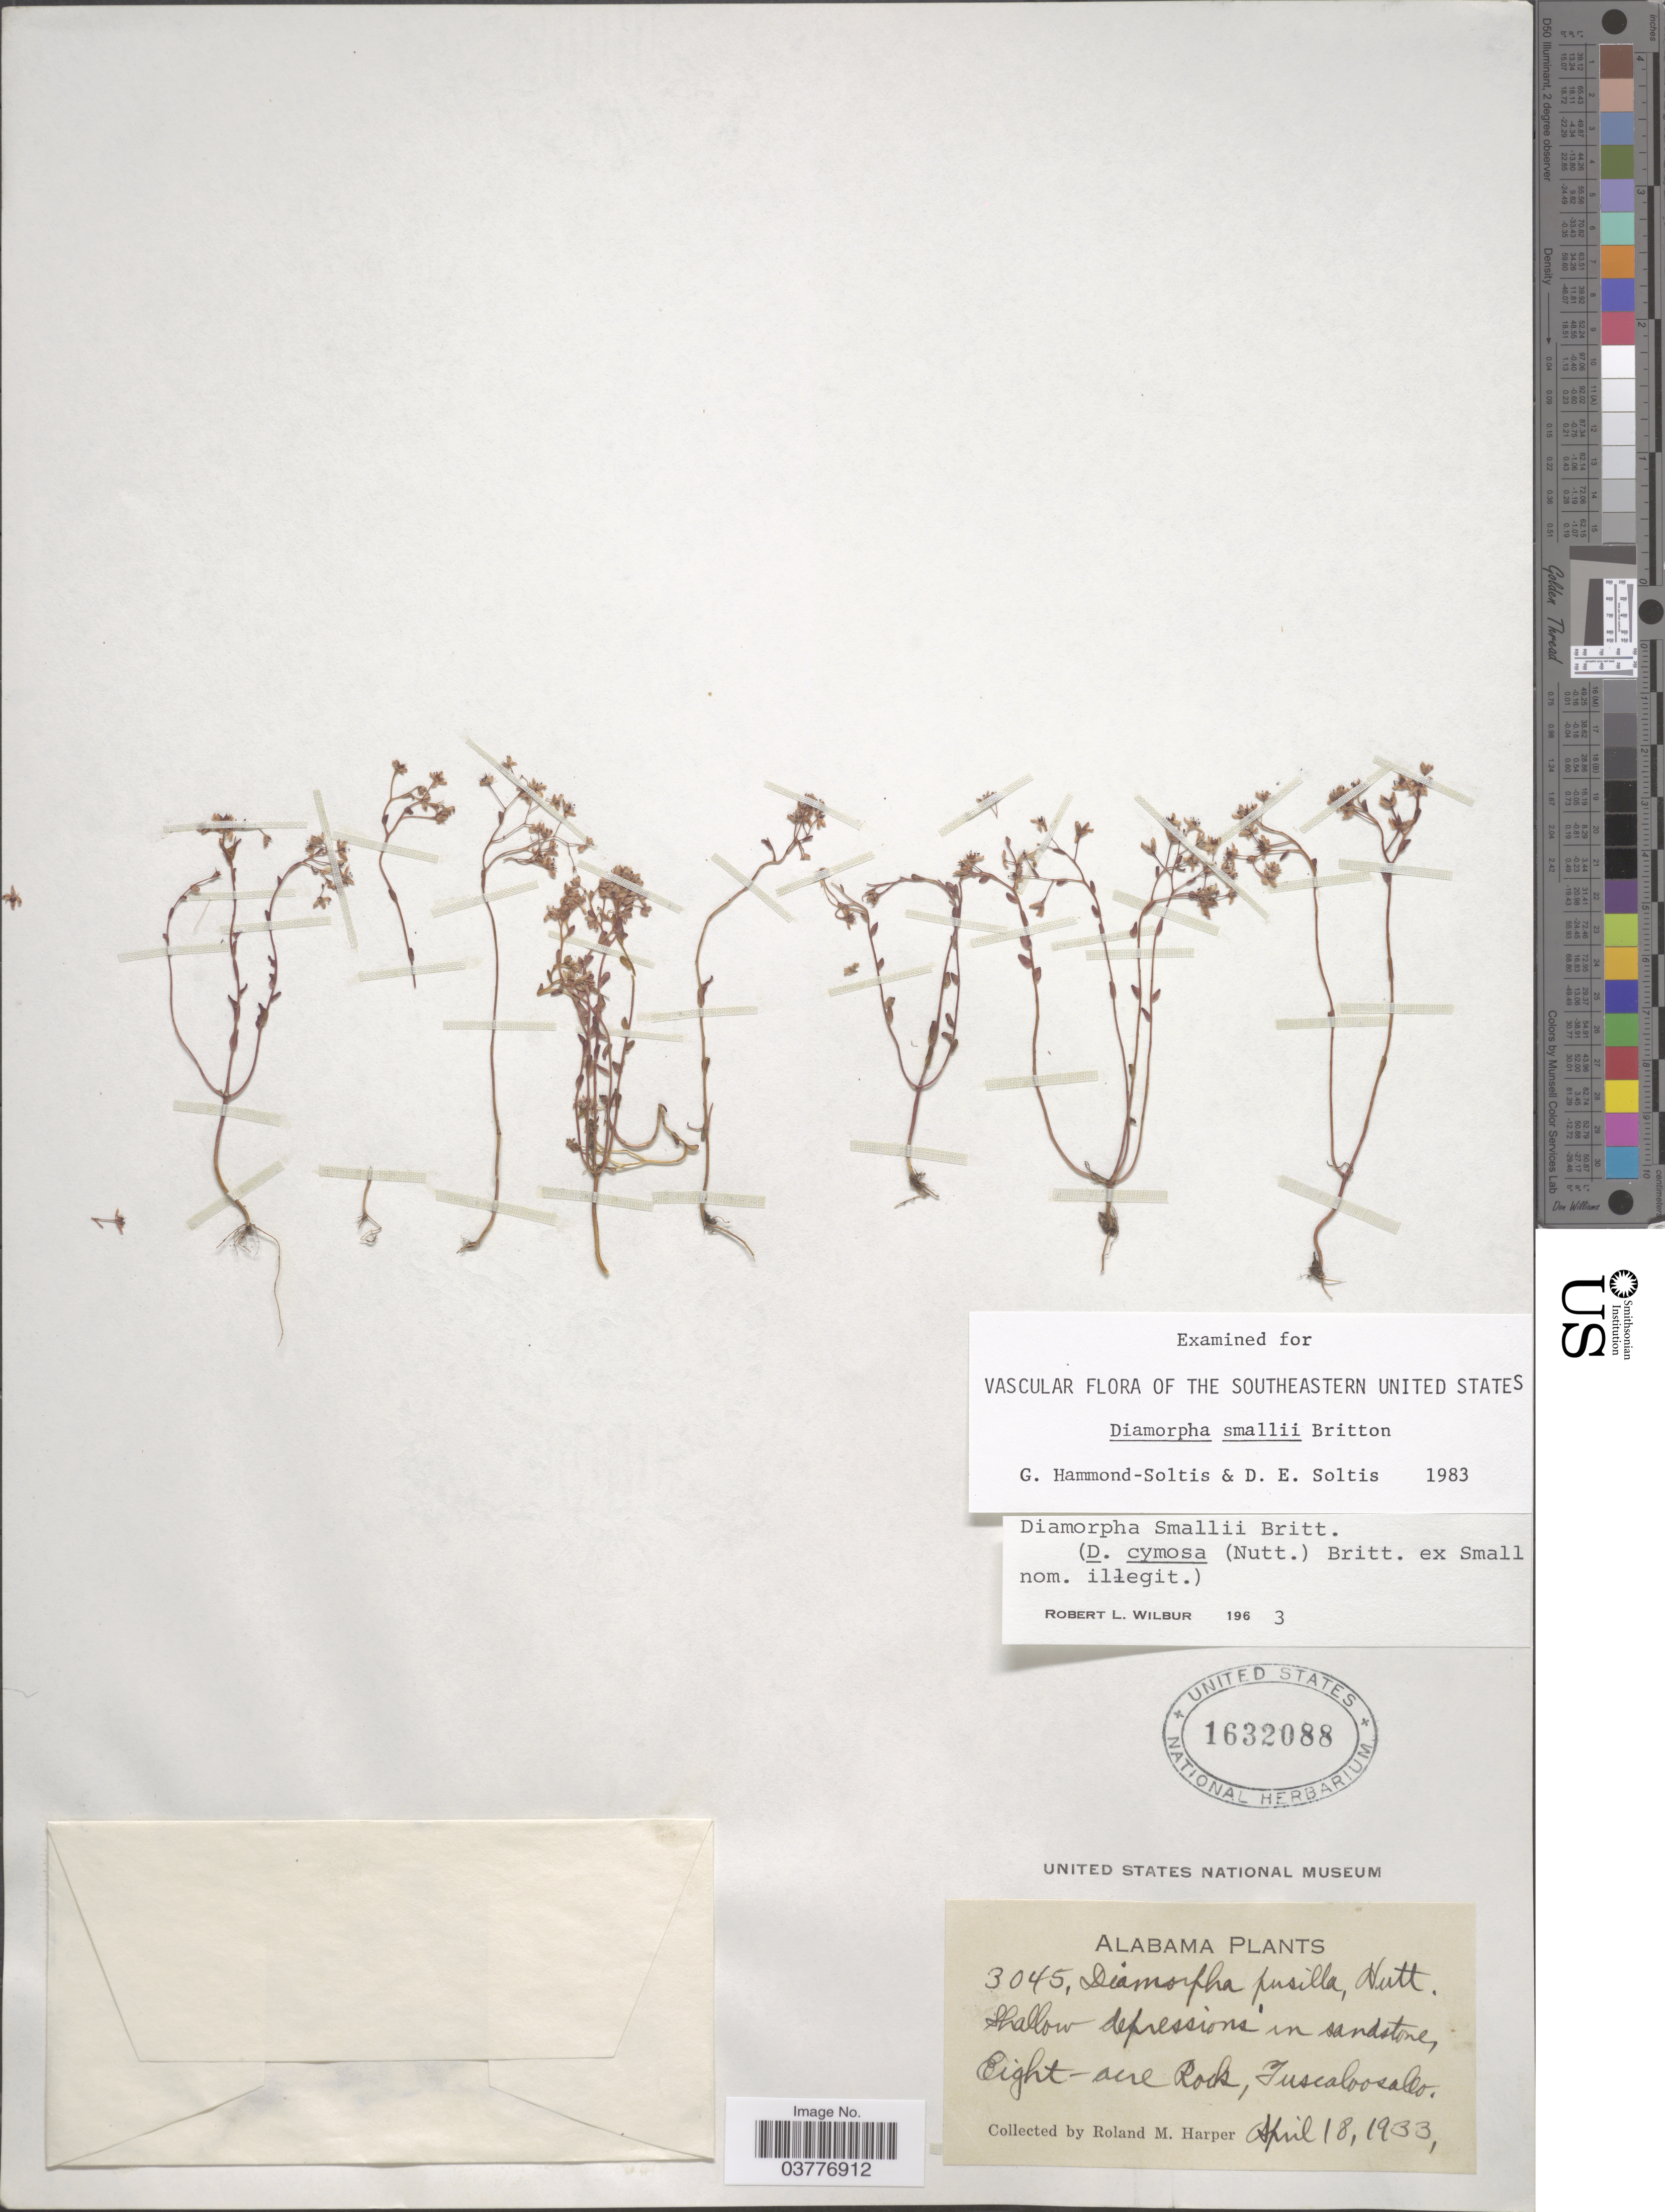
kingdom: Plantae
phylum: Tracheophyta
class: Magnoliopsida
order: Saxifragales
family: Crassulaceae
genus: Sedum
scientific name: Sedum smallii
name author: (Britton) H.E. Ahles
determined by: Strong, Mark T., (BOT), Smithsonian Institution - National Museum of Natural History (UNITED STATES)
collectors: R. M. Harper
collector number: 3045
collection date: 1933-04-18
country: United States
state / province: Alabama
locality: Eight-acre Rock, Tuscaloosa Co.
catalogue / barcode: US 1632088